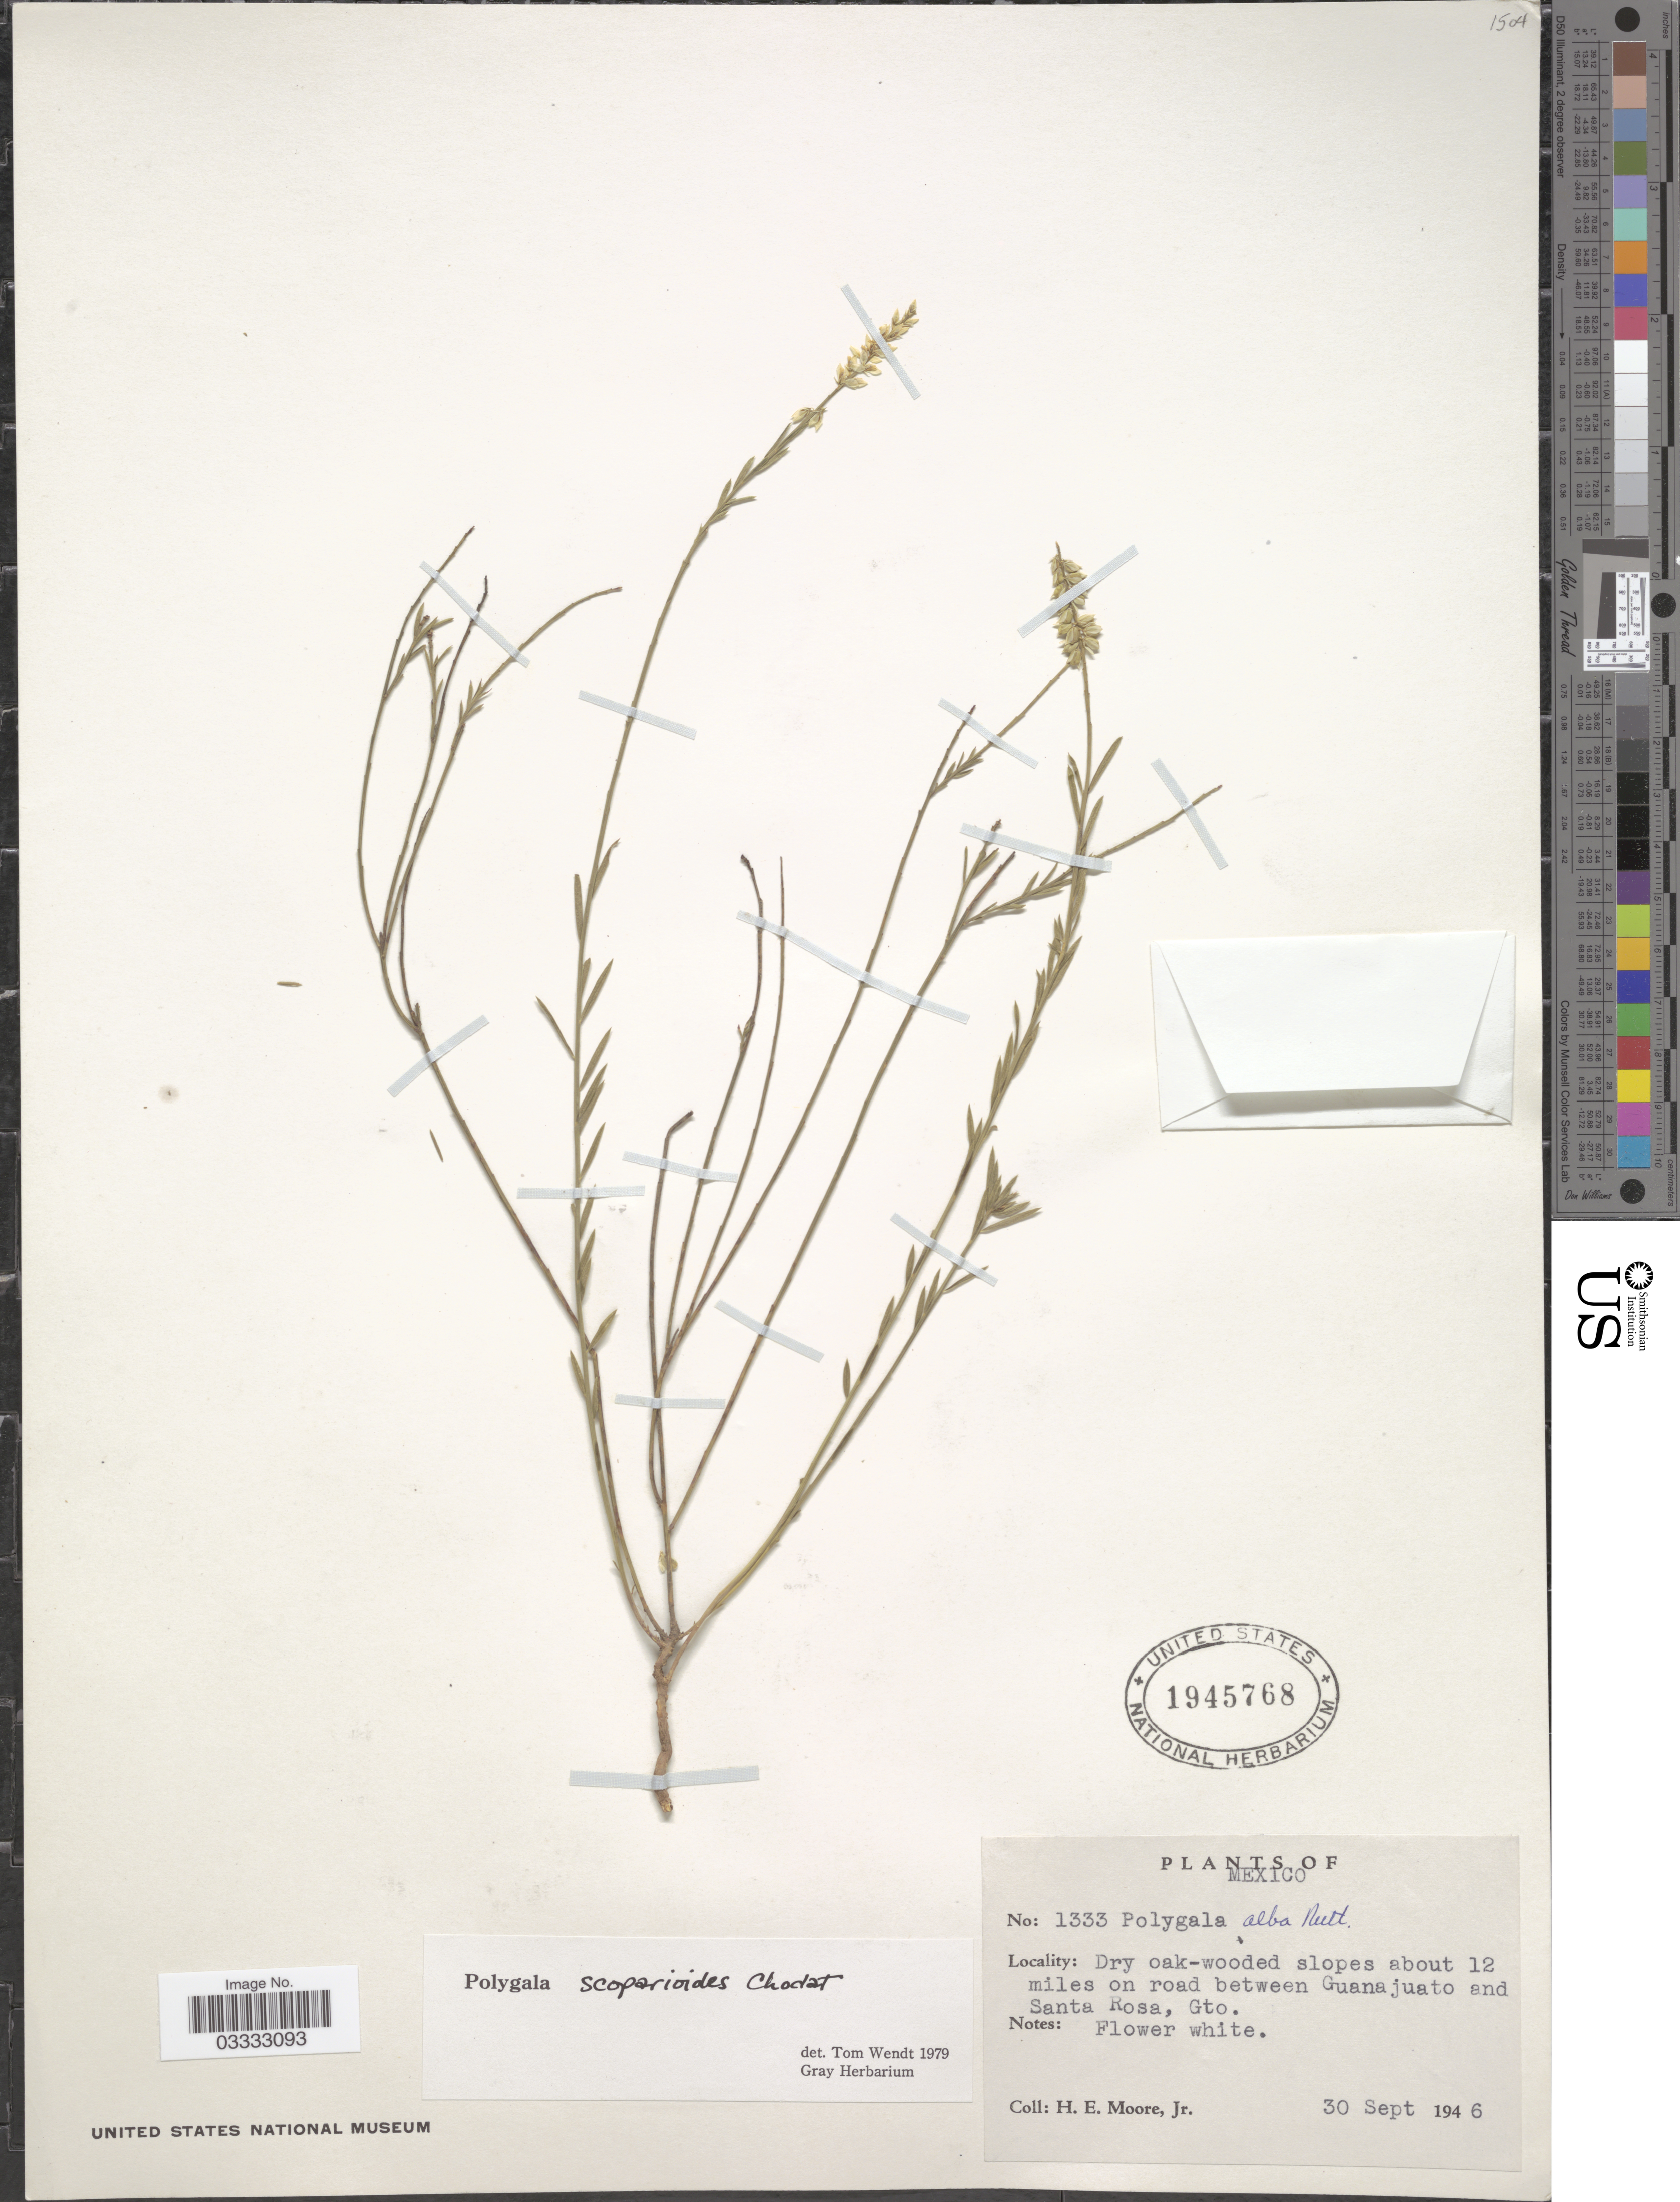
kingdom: Plantae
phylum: Tracheophyta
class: Magnoliopsida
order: Fabales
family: Polygalaceae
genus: Polygala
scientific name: Polygala scoparioides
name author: Chodat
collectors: H. Moore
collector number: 1333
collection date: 1946-09-30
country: Mexico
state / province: Guanajuato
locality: Dry oak-wooded slopes about 12 miles on road between Guanajuato and Santa Rosa.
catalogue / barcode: US 1945768